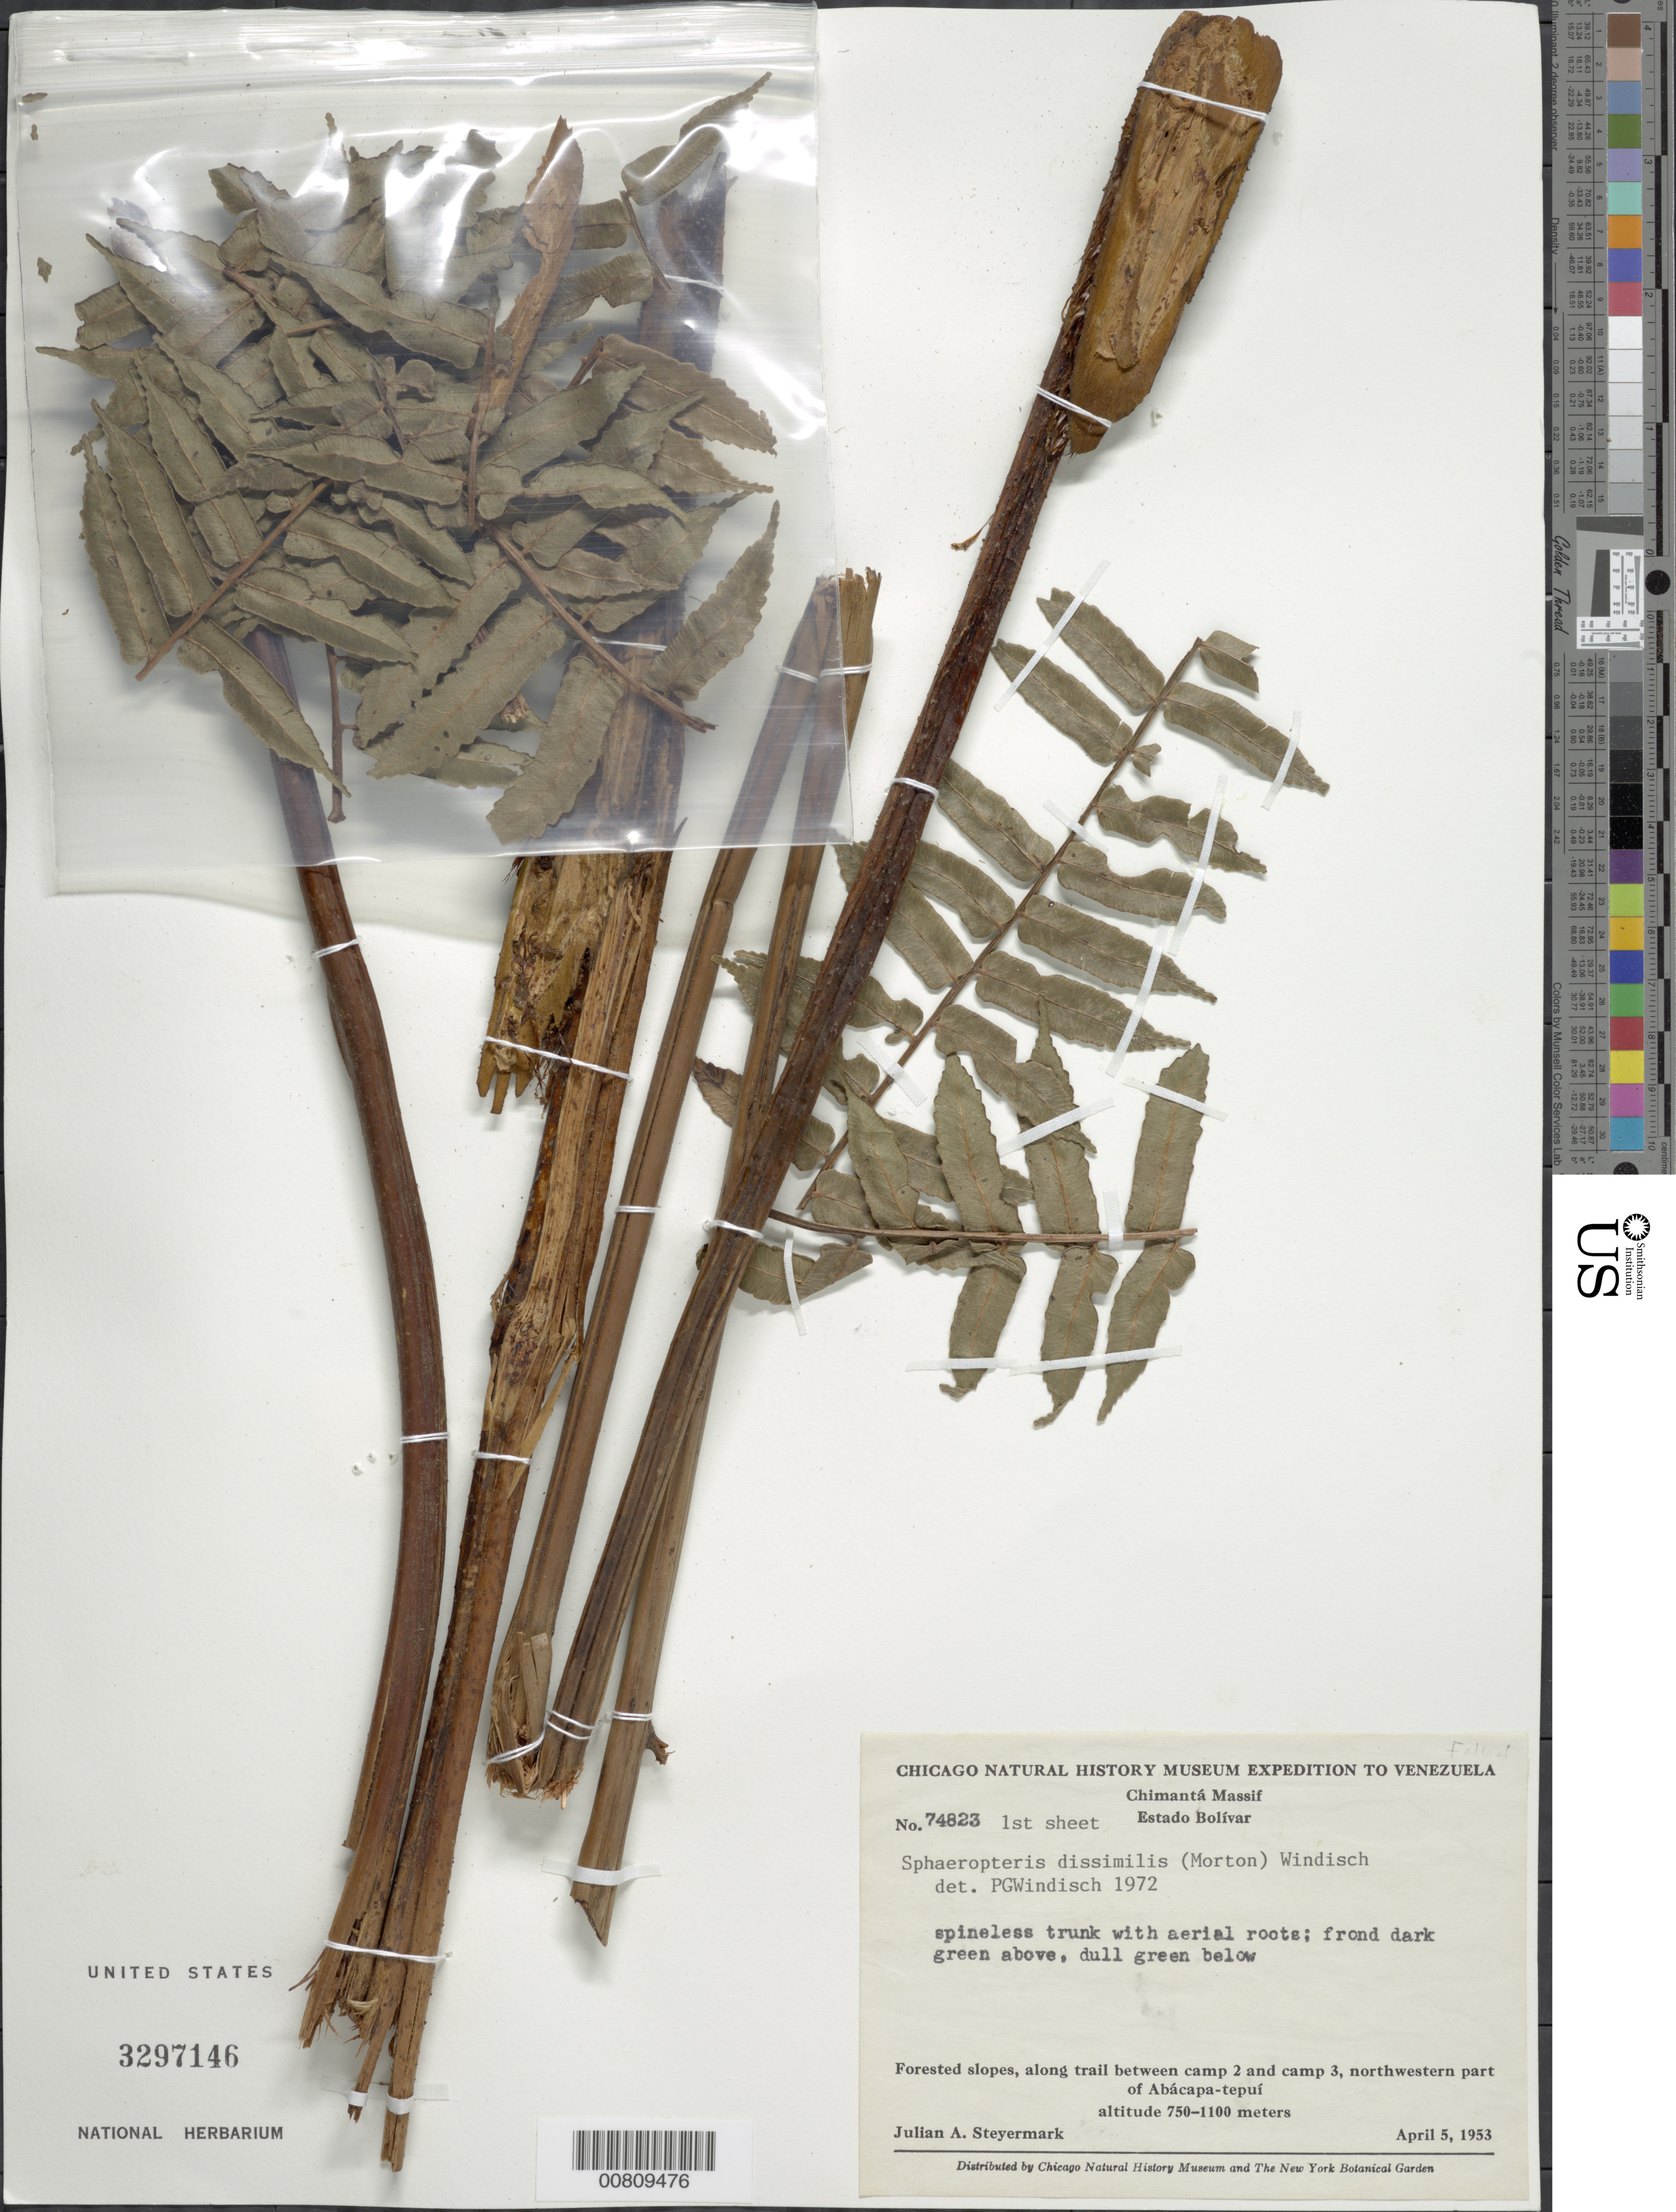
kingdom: Plantae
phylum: Tracheophyta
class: Polypodiopsida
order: Cyatheales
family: Cyatheaceae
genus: Cyathea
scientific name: Cyathea dissimilis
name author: (C.V. Morton) Stolze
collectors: J. Steyermark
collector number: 74823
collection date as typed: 5-Apr-53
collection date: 1953-04-05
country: Venezuela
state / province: Bolívar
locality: Chimantá Massif, Abácapa-tepuí, along trail between camp 2 and camp 3, NW part of Abácapa-tepuí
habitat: Forested slopes, along trail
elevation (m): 750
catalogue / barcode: US 3297146